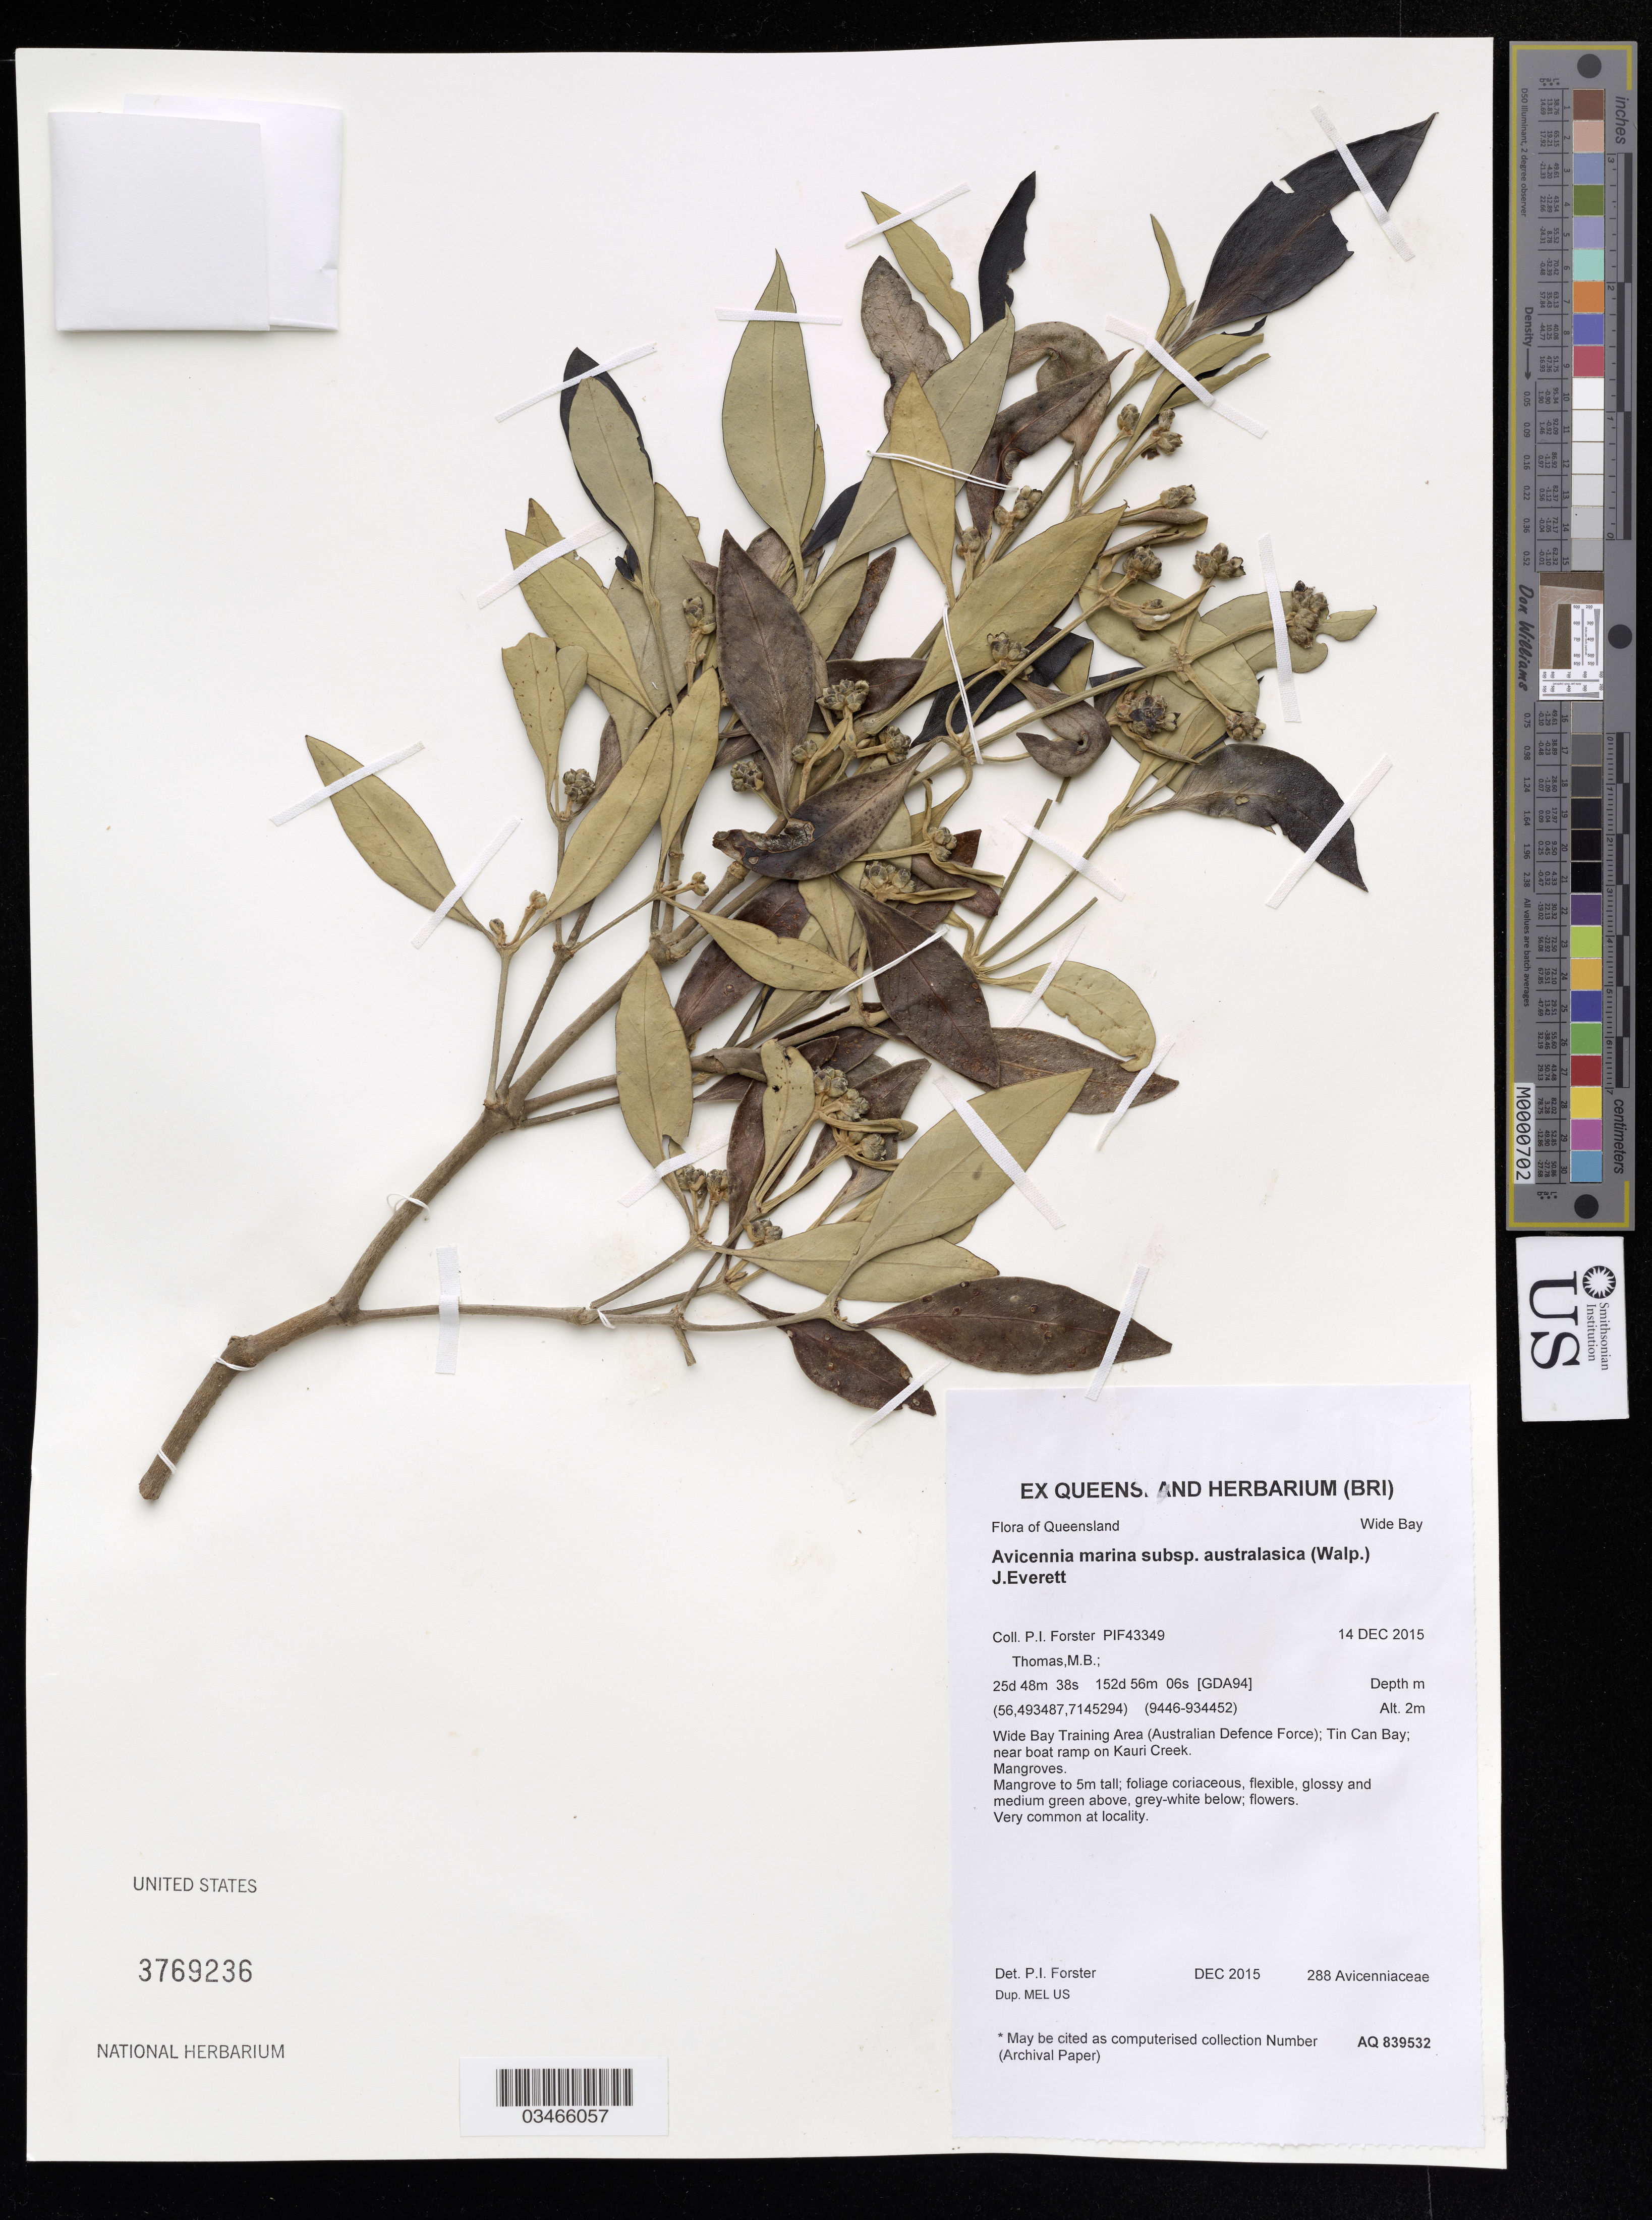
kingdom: Plantae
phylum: Tracheophyta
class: Magnoliopsida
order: Lamiales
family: Acanthaceae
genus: Avicennia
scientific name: Avicennia marina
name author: (Forssk.) Vierh.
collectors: P. Forster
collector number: PIF 43349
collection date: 2015-12-14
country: Australia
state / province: Queensland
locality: Wide Bay Training Area (Australian Defence Force); Tin Can Bay; near boat ramp on Kauri Creek.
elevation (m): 2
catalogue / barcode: US 3769236